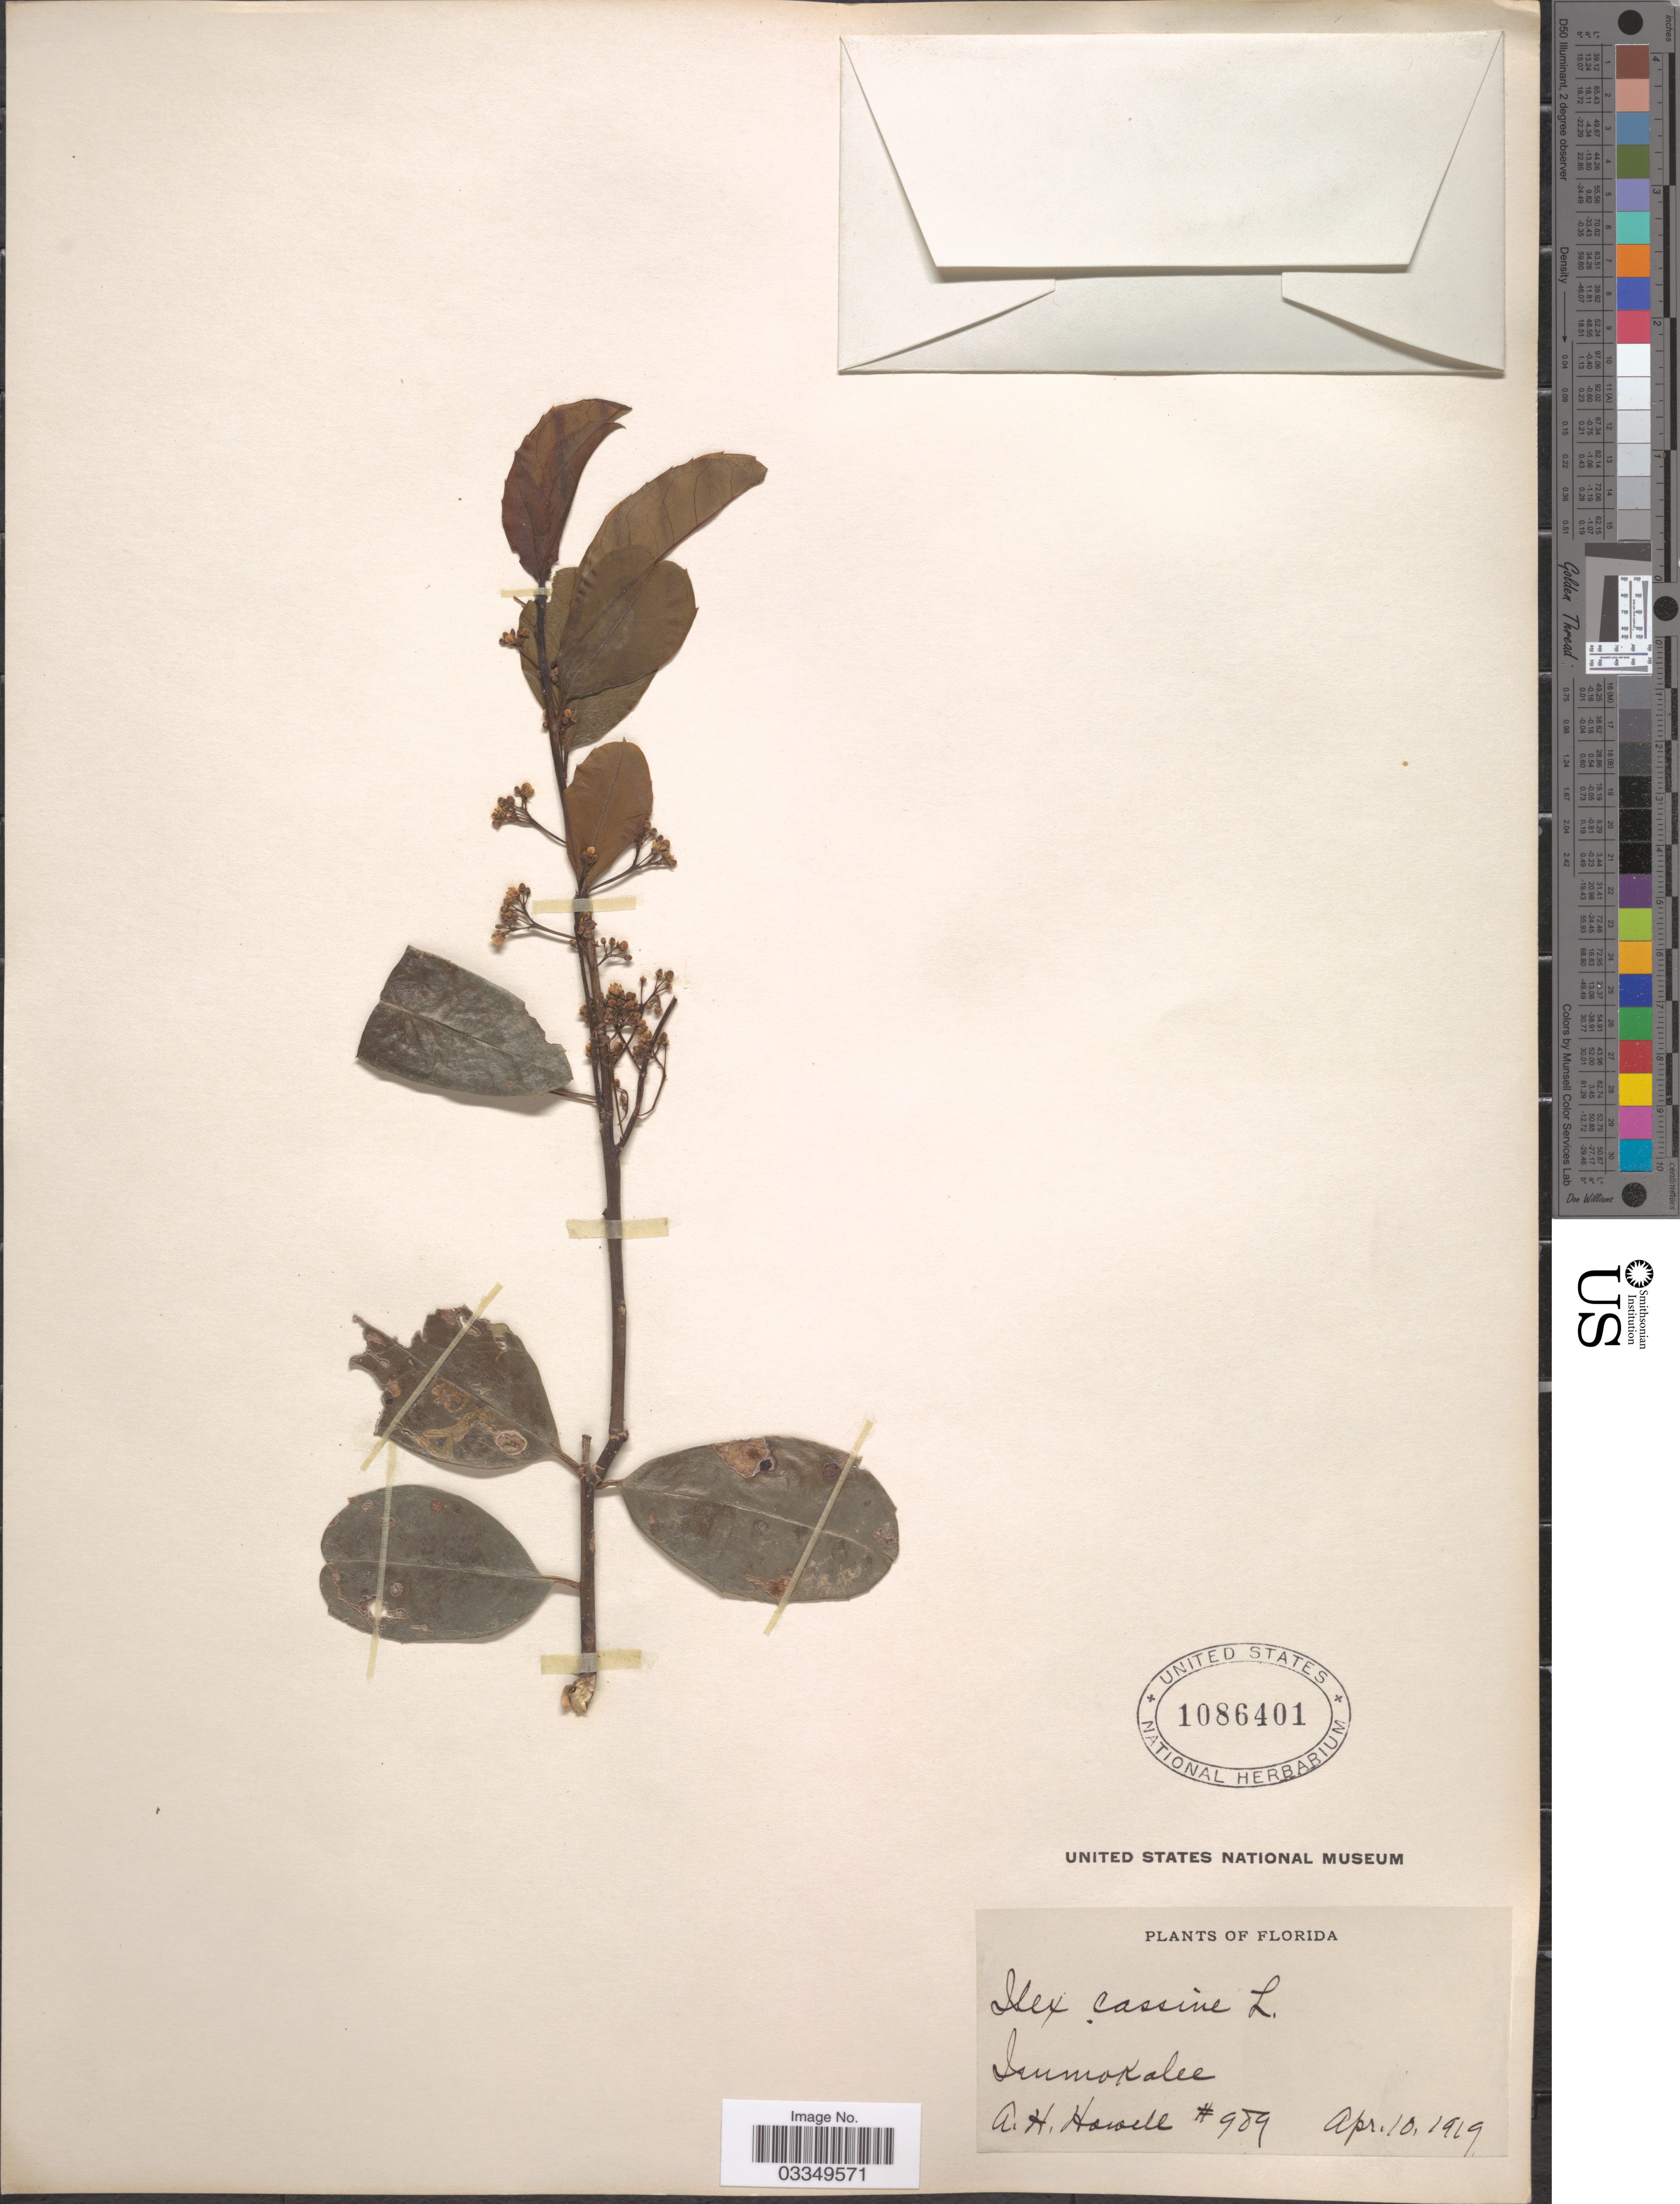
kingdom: Plantae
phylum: Tracheophyta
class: Magnoliopsida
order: Aquifoliales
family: Aquifoliaceae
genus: Ilex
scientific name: Ilex cassine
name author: L.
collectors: A. Howell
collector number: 989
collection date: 1919-04-10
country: United States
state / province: Florida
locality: Immokalee.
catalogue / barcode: US 1086401